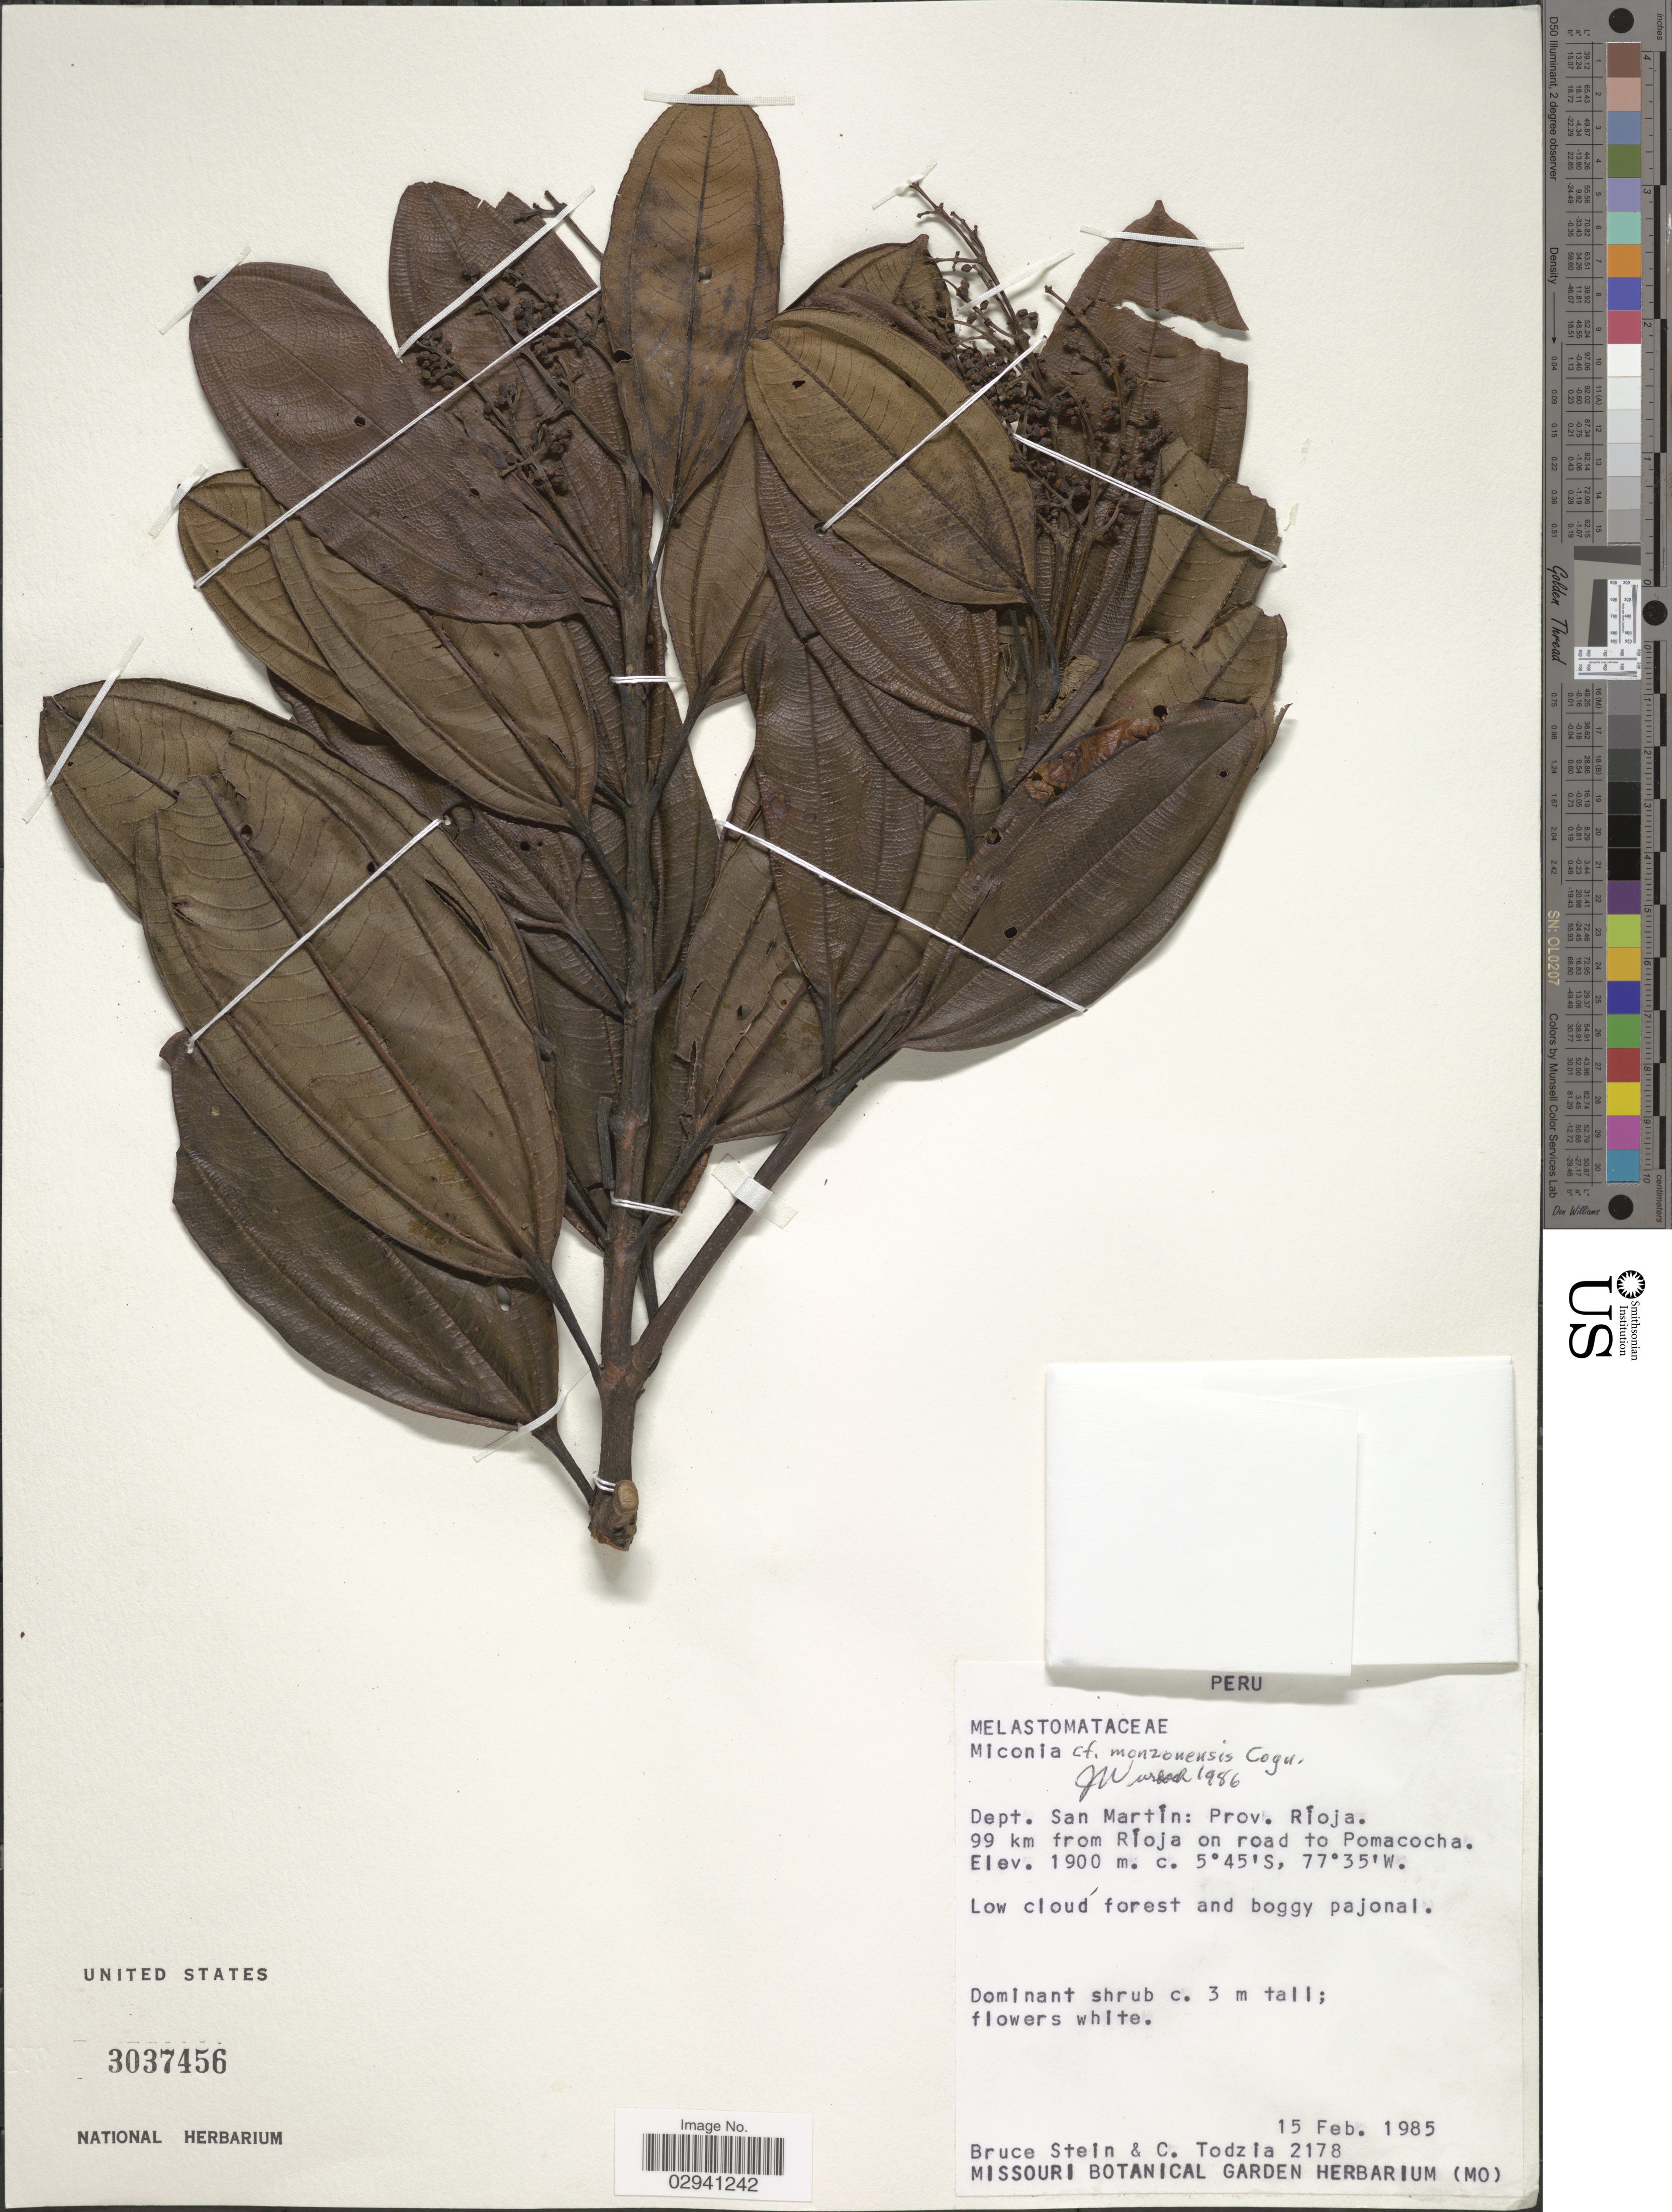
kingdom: Plantae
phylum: Tracheophyta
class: Magnoliopsida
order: Myrtales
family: Melastomataceae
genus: Miconia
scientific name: Miconia monzoniensis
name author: Cogn.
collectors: B. A. Stein & C. A. Todzia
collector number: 2178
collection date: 1985-02-15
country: Peru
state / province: San Martín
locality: Dept. San Martín: Prov. Ríoja. 99 km from Ríoja on road to Pomacocha.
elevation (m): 1900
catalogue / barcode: US 3037456